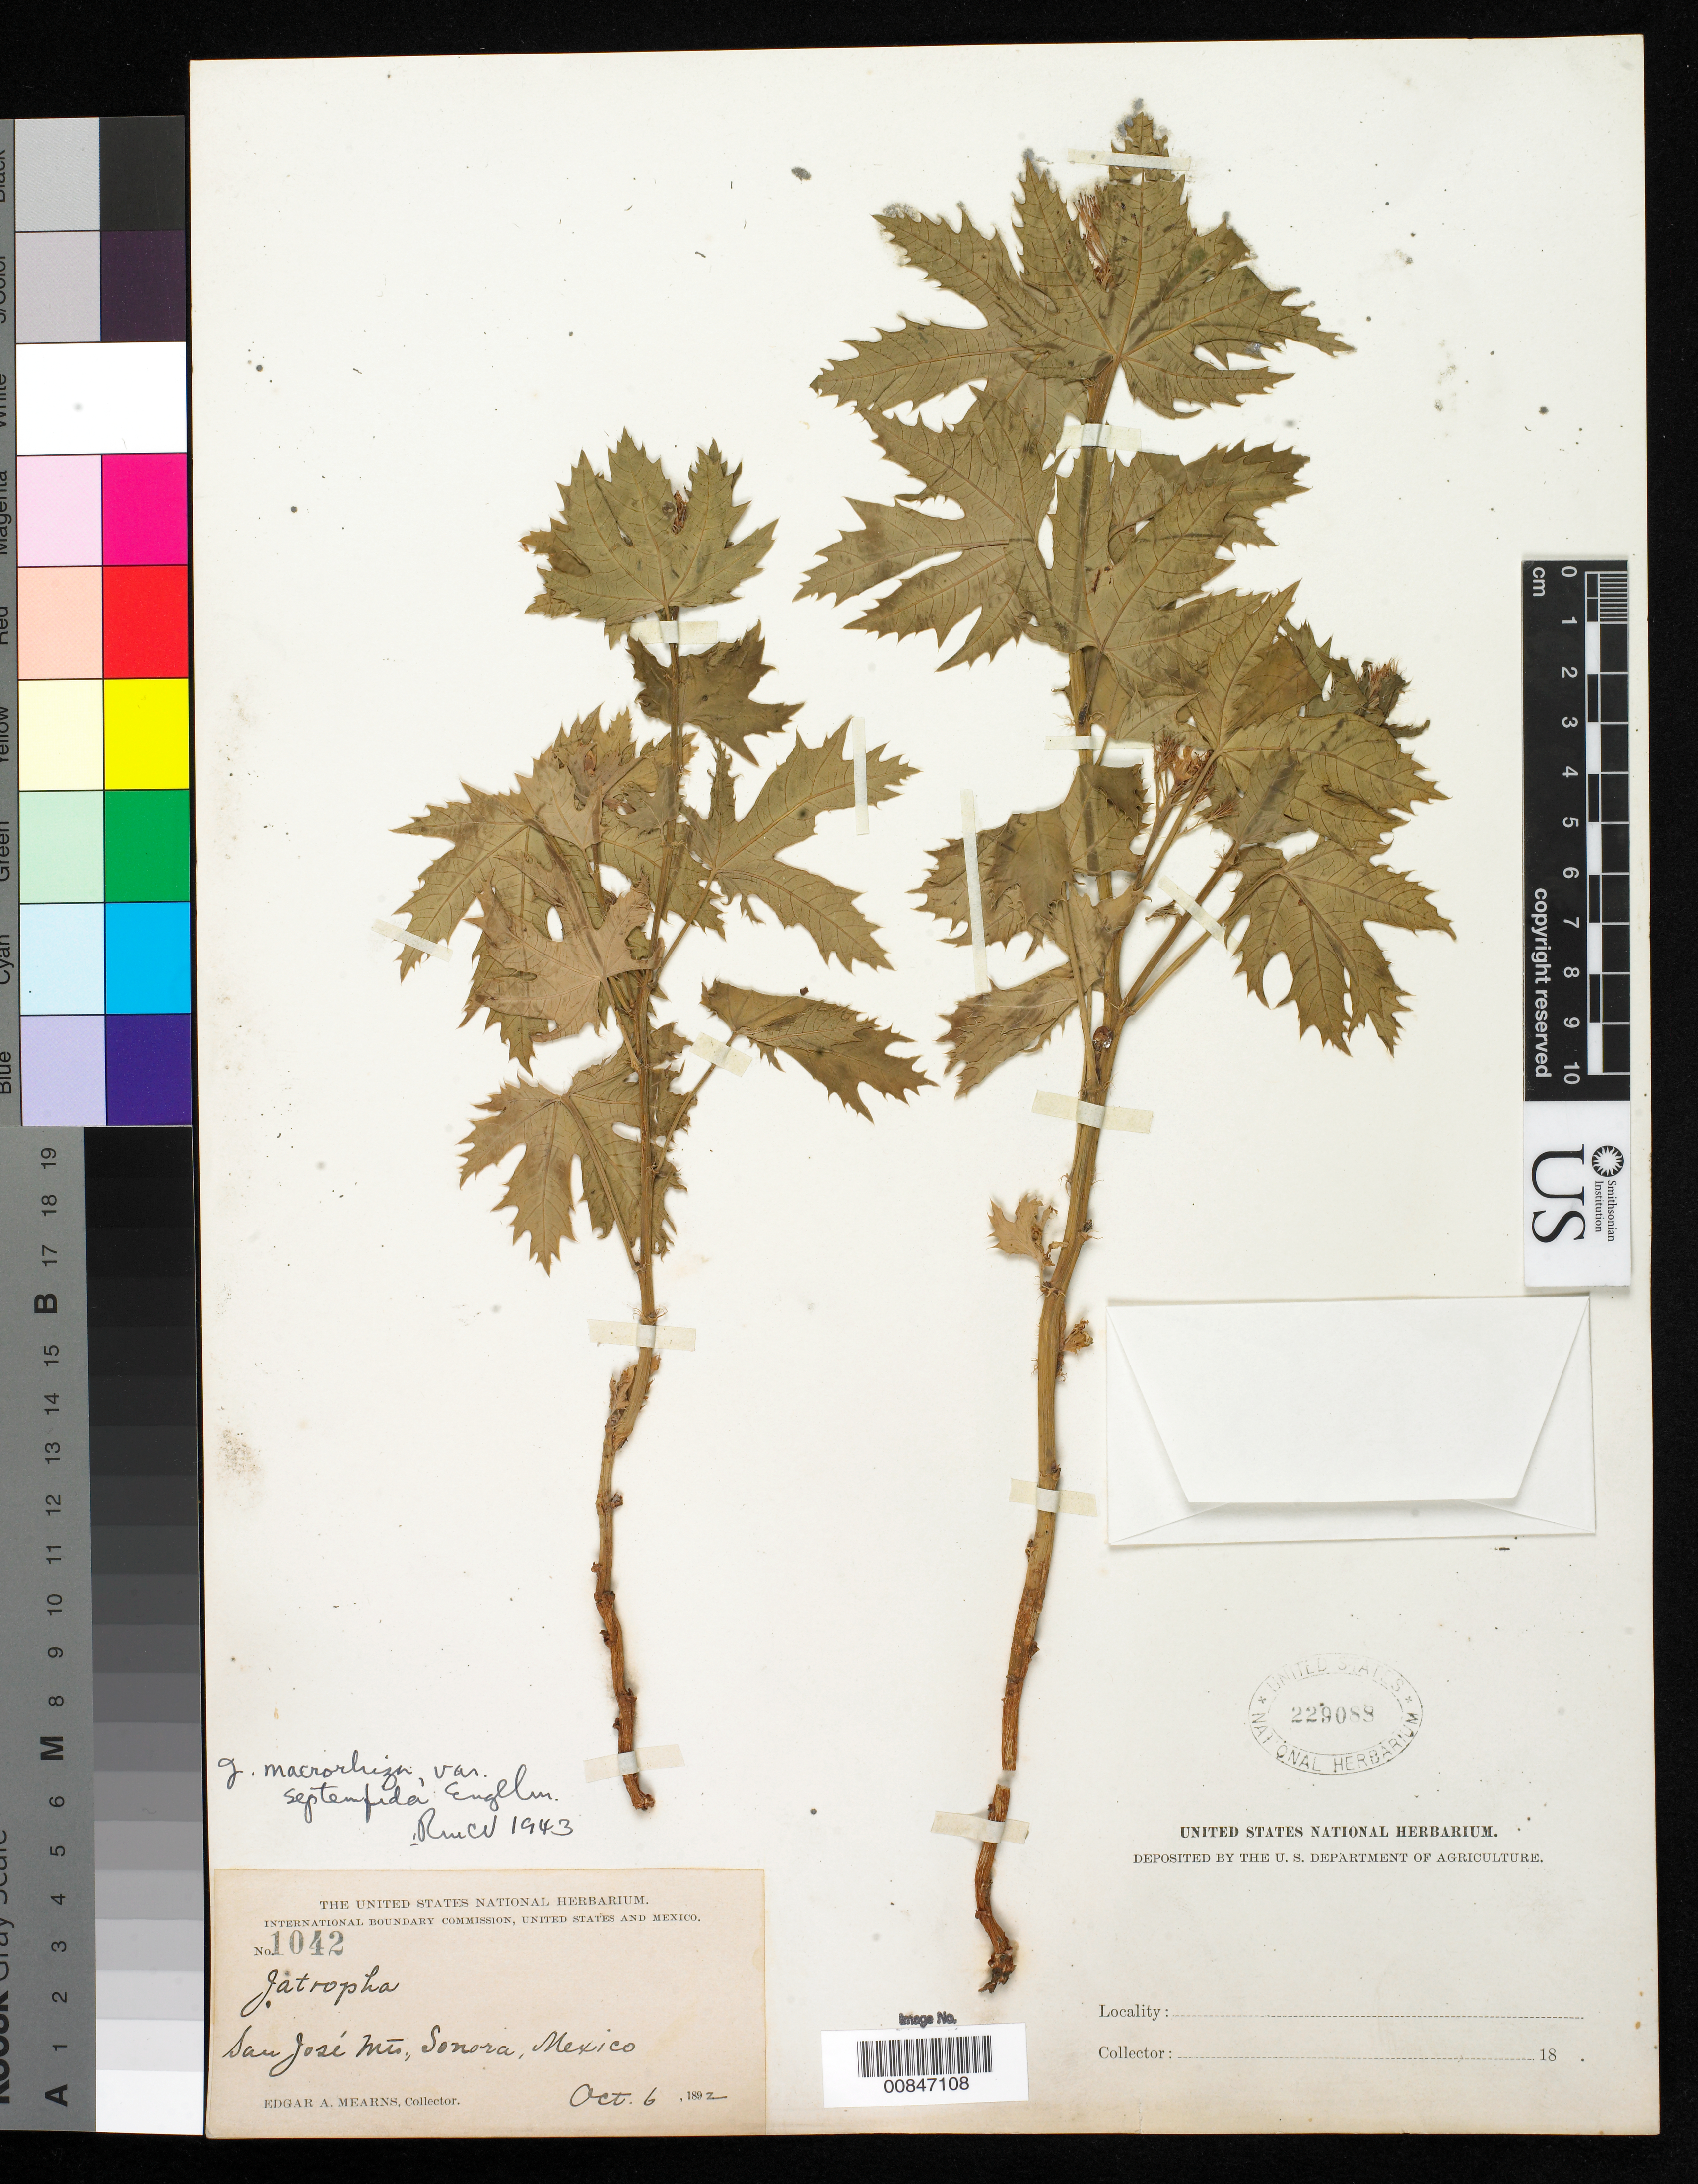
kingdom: Plantae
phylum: Tracheophyta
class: Magnoliopsida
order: Malpighiales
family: Euphorbiaceae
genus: Jatropha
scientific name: Jatropha macrorhiza var. septemfida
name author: Engelm.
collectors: E. A. Mearns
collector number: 1042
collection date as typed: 06 Oct 1892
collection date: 1892-10-06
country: Mexico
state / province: Sonora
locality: San José Mts., Sonora.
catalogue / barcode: US 229088